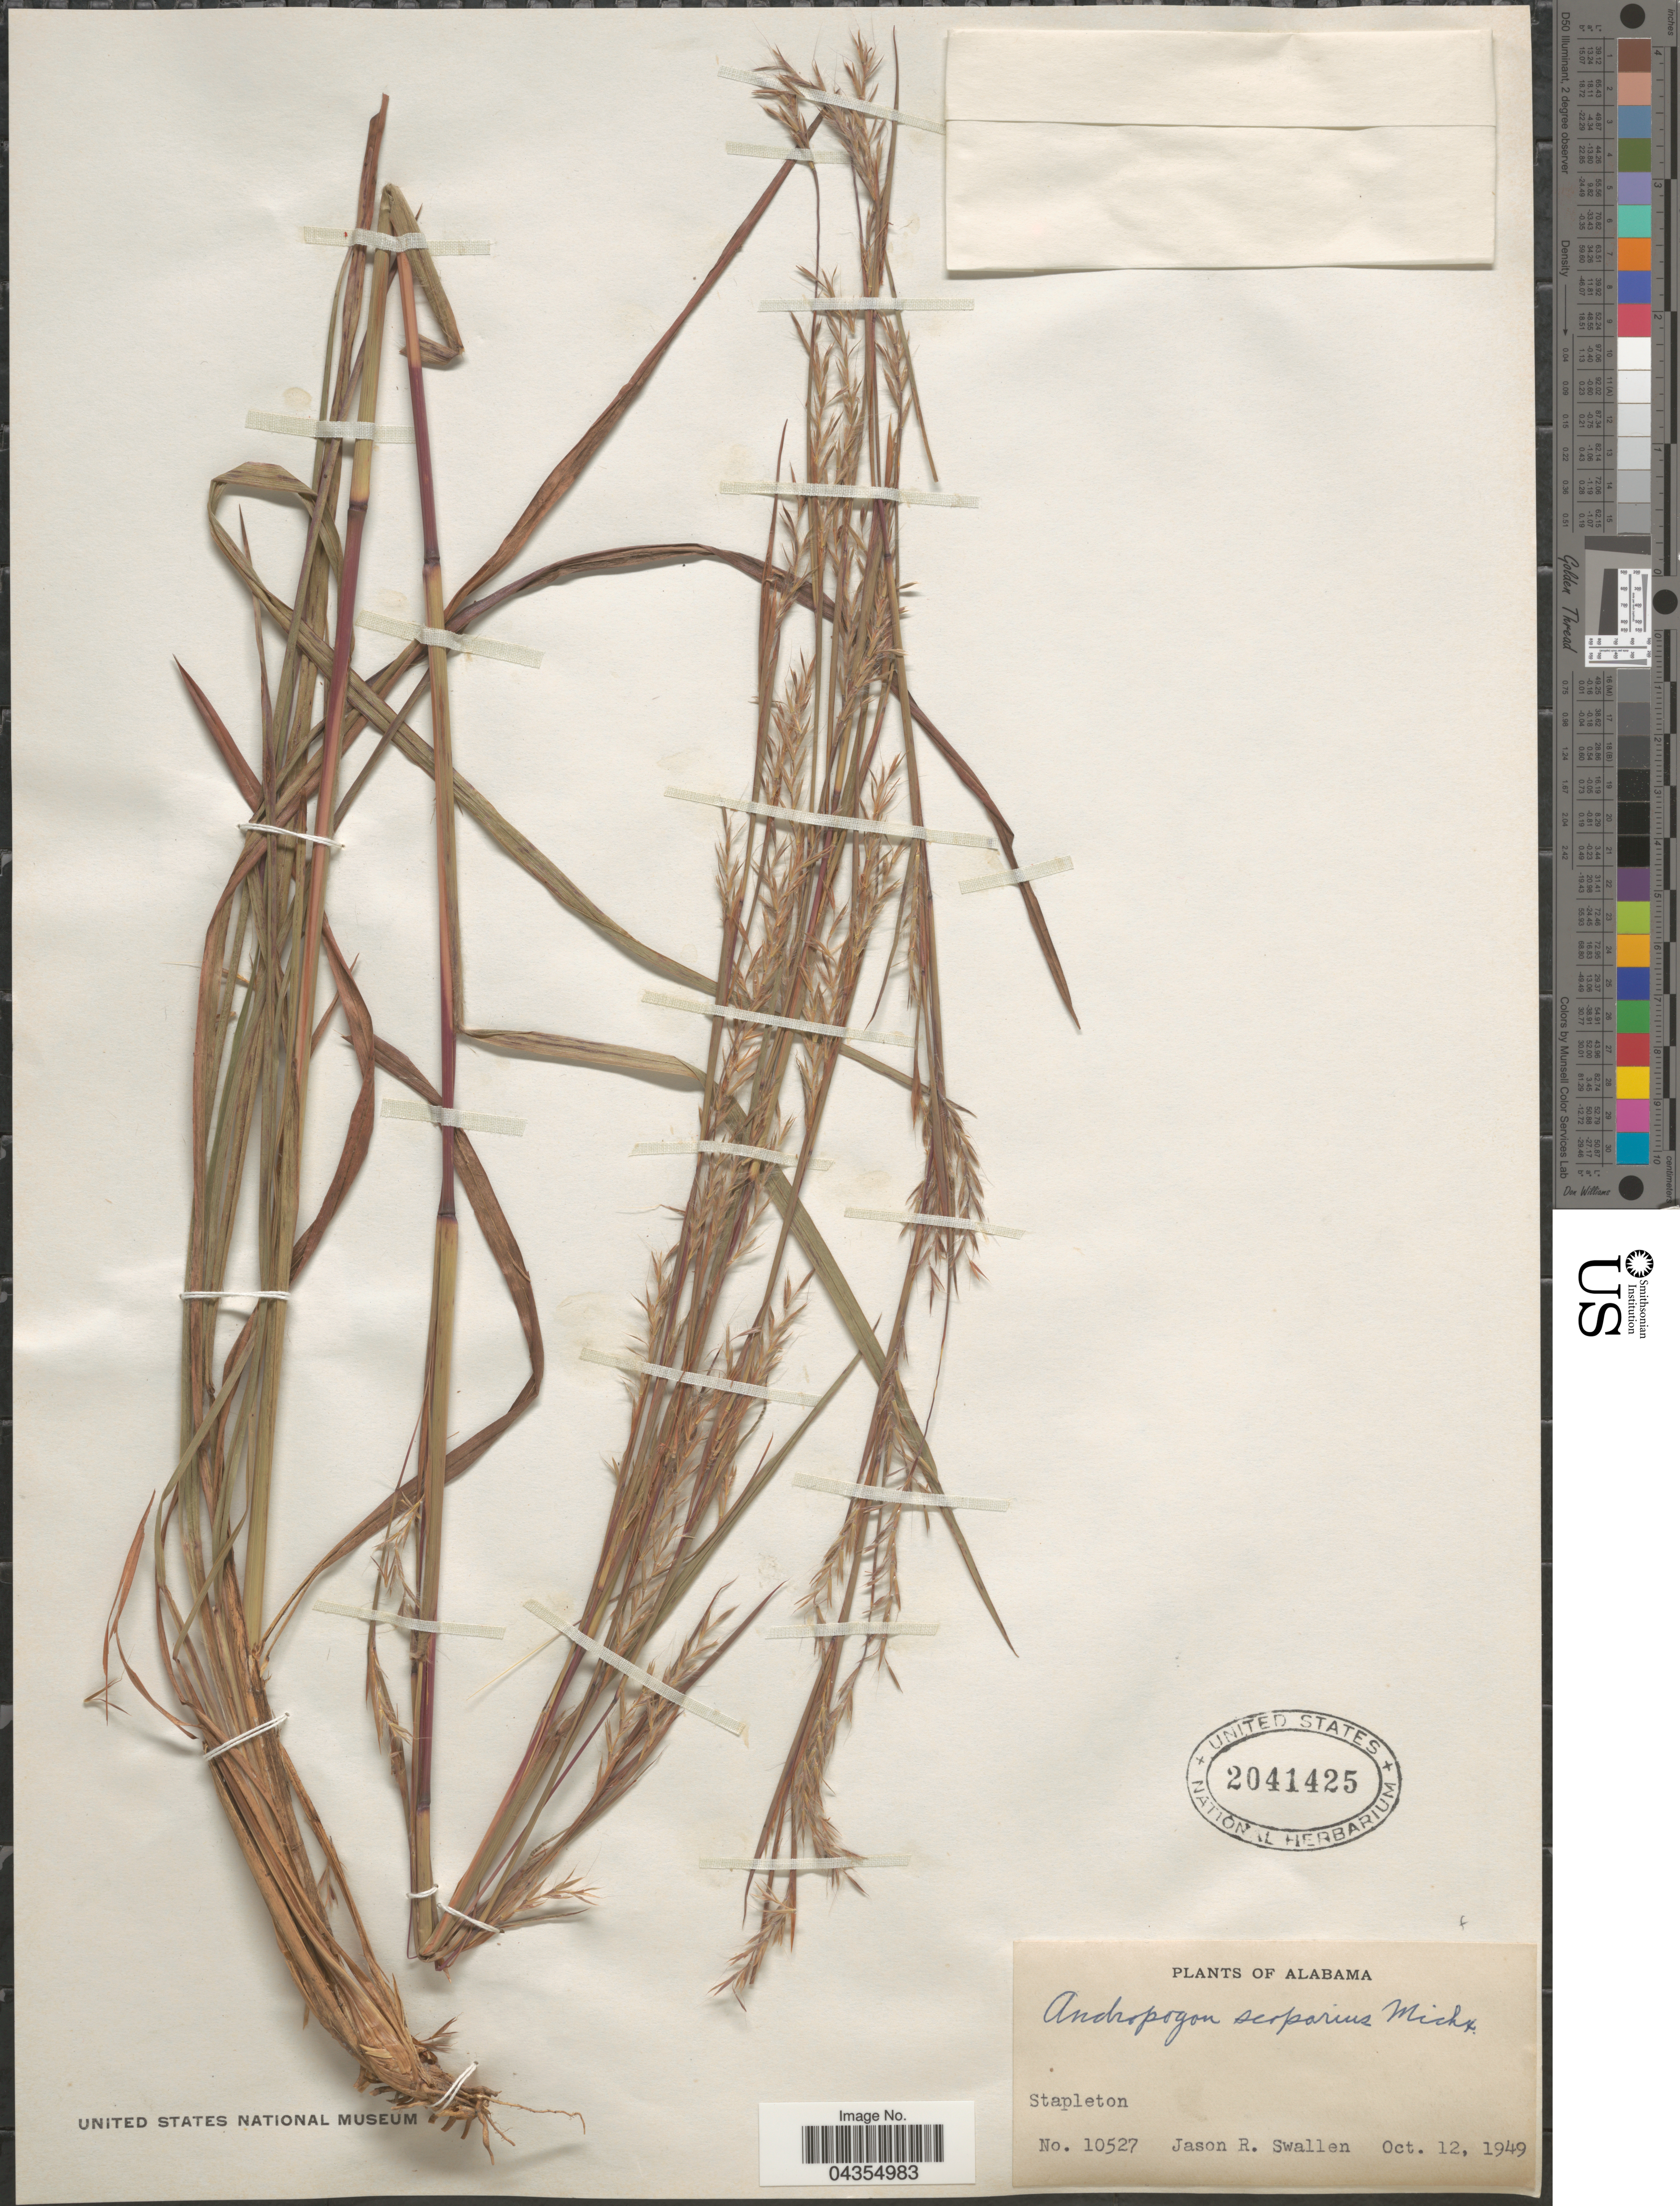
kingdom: Plantae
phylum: Tracheophyta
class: Liliopsida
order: Poales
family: Poaceae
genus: Schizachyrium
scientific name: Schizachyrium sanguineum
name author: (Retz.) Alston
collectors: J. R. Swallen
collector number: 10527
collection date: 1949-10-12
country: United States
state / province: Alabama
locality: Stapleton.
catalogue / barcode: US 2041425